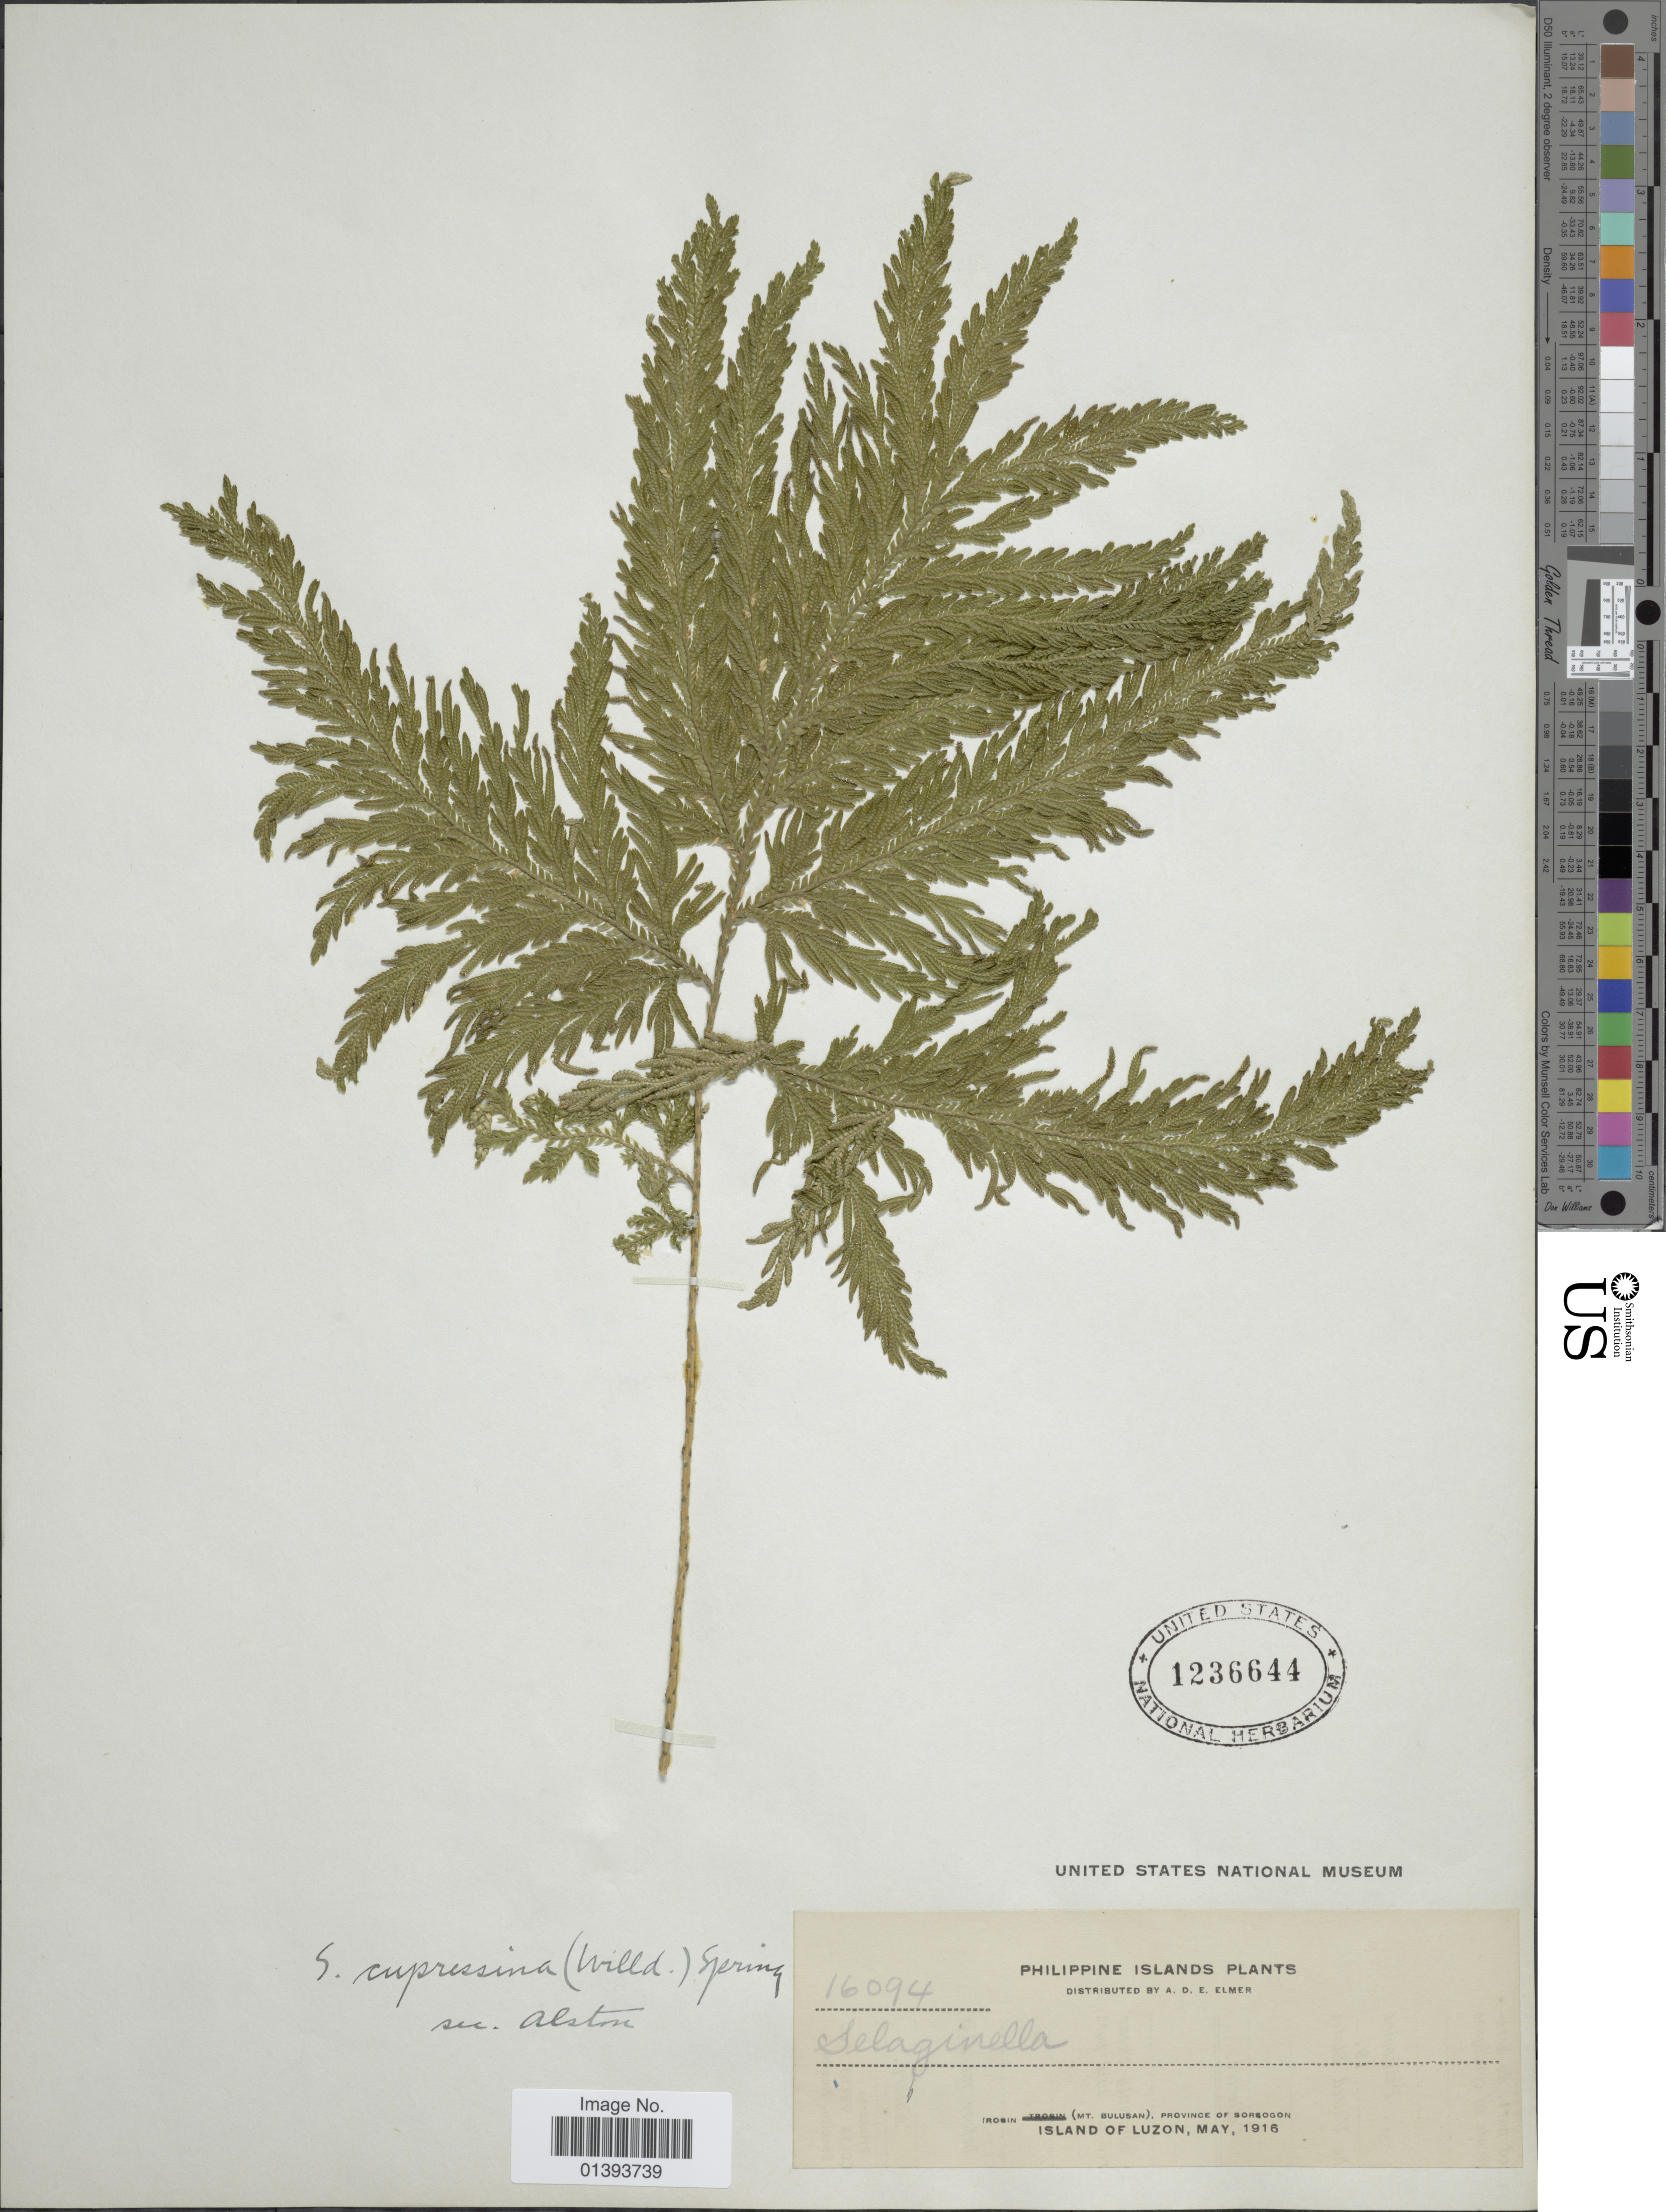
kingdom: Plantae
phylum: Tracheophyta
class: Lycopodiopsida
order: Selaginellales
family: Selaginellaceae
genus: Selaginella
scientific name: Selaginella cupressina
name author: (Willd.) Spring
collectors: A. D. E. Elmer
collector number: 16094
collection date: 1916-05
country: Philippines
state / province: Central Luzon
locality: Irosin (Mt. Bulusan), province of Sorsogon, Island of Luzon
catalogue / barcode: US 1236644